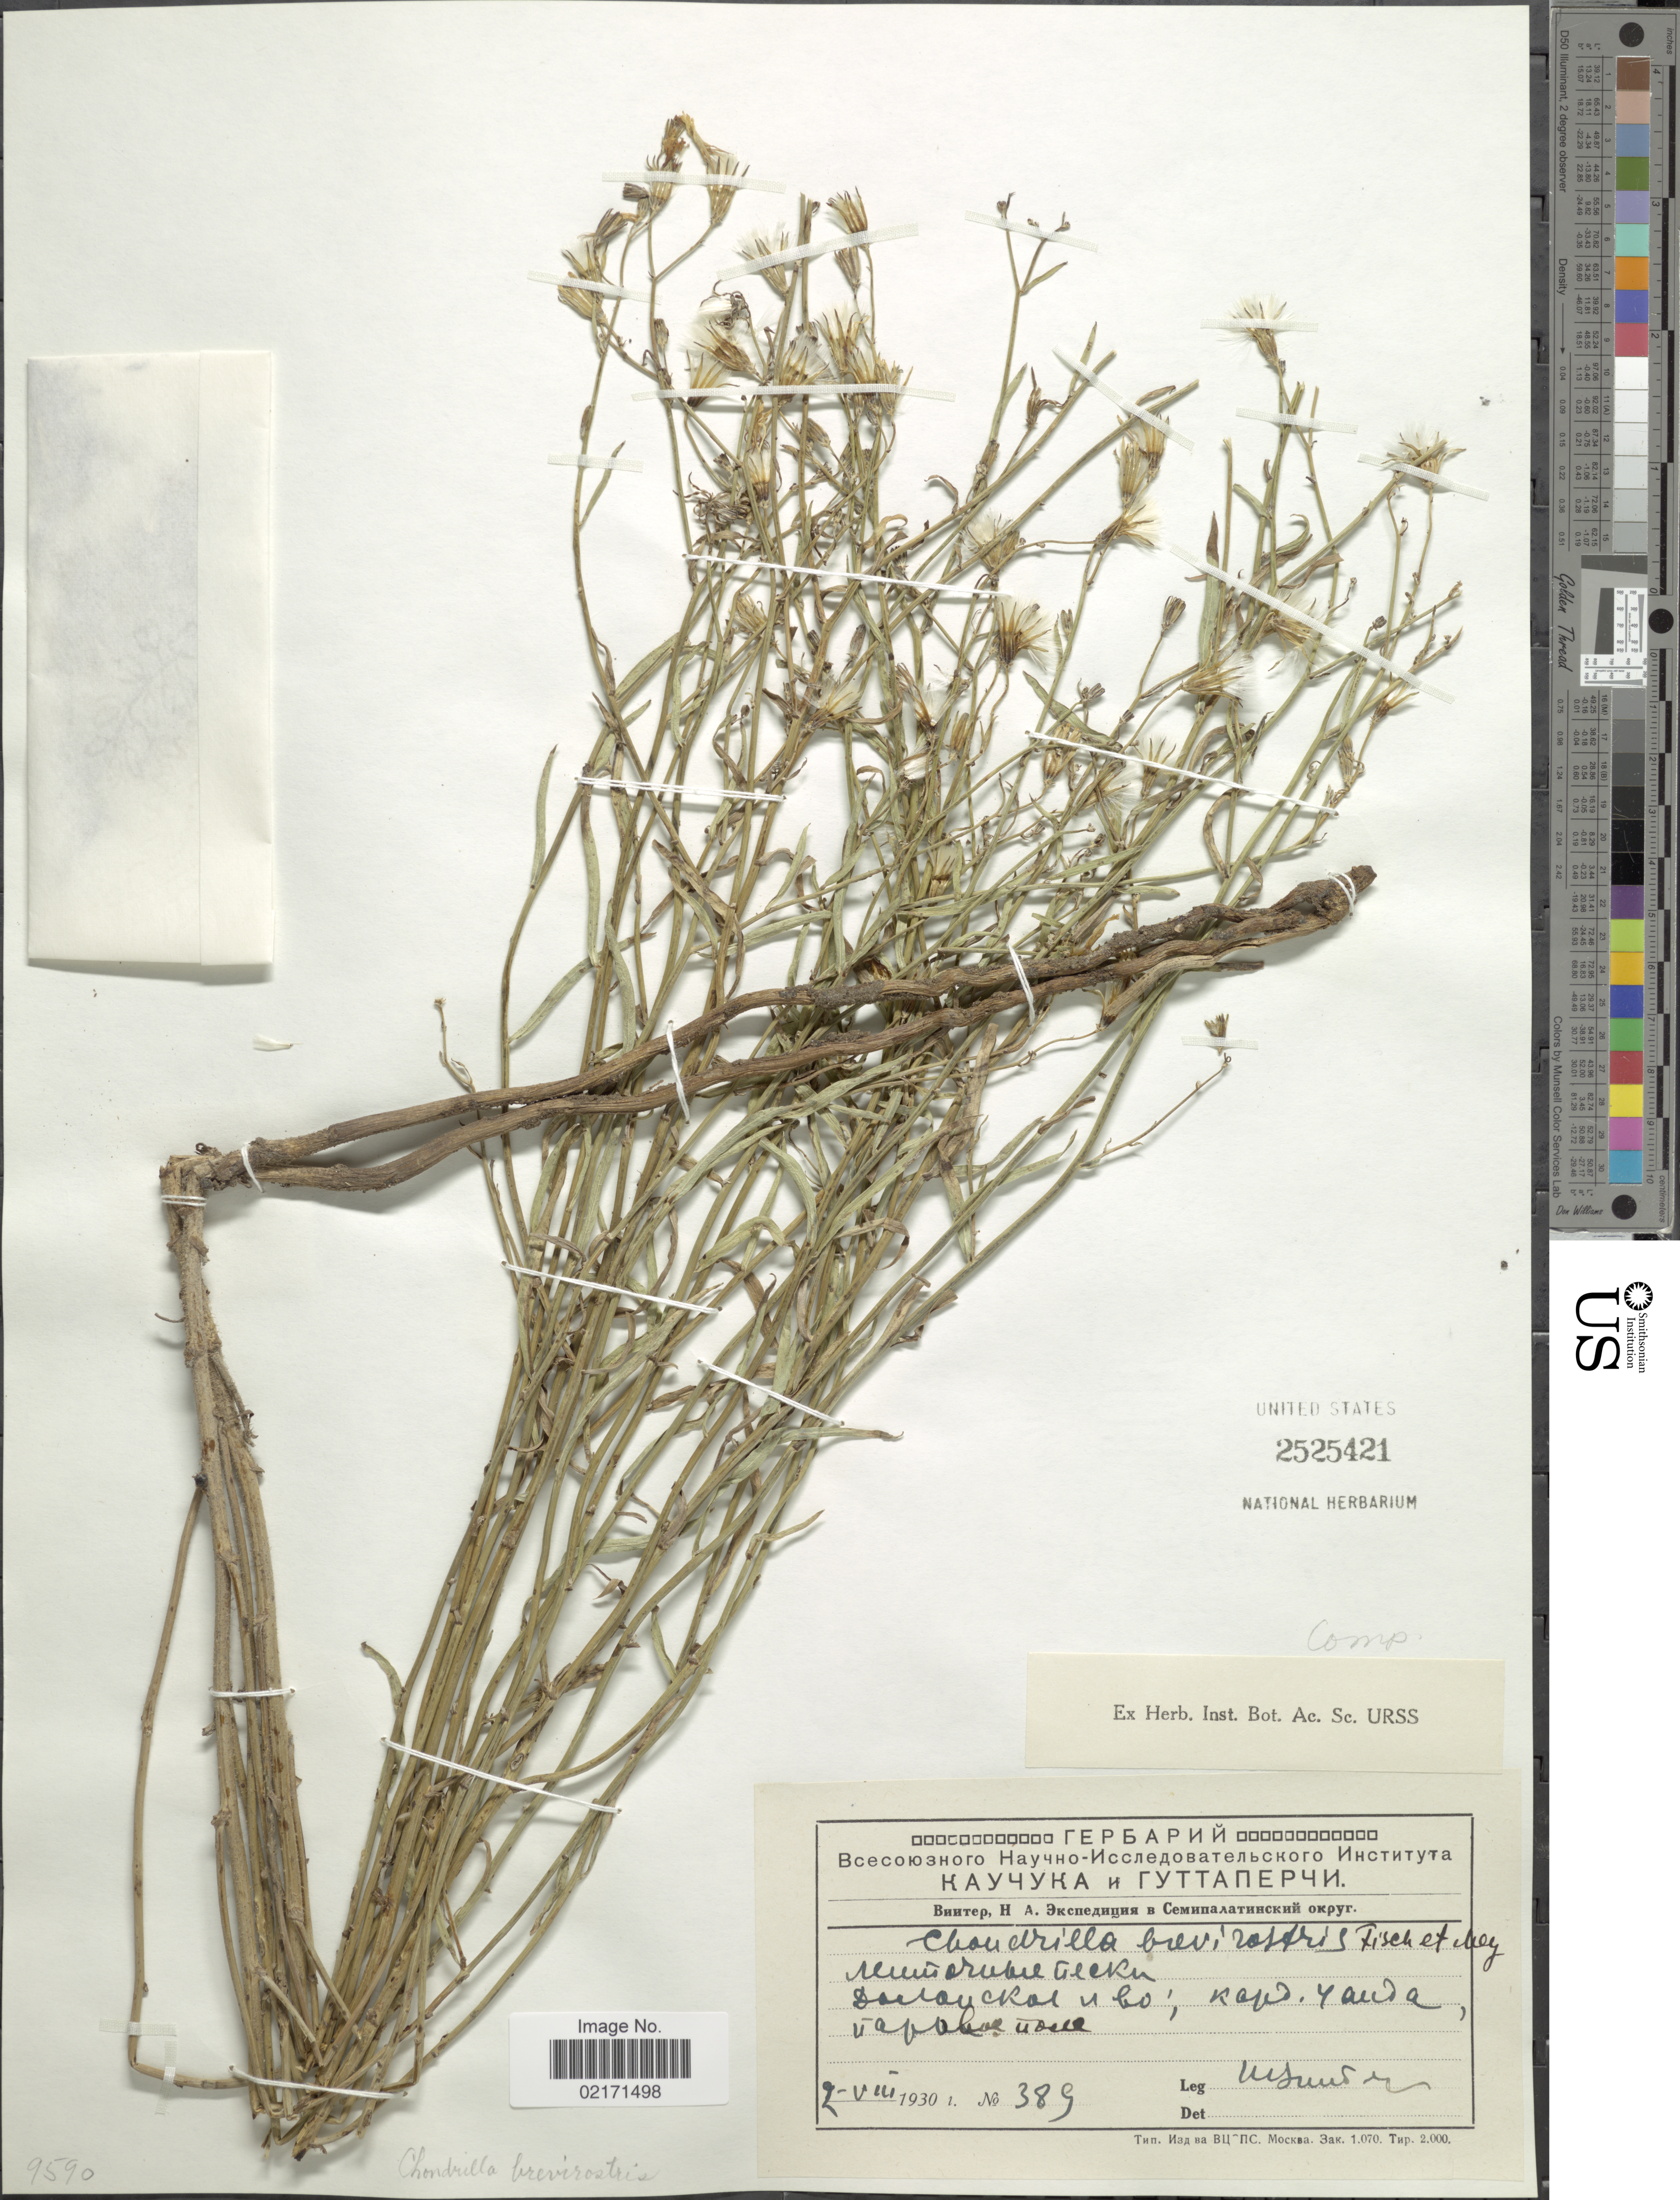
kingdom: Plantae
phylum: Tracheophyta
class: Magnoliopsida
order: Asterales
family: Asteraceae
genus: Chondrilla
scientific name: Chondrilla brevirostris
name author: Fisch. & C.A. Mey.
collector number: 389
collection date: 1930-08-02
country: Kazakhstan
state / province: East Kazakhstan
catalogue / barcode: US 2525421